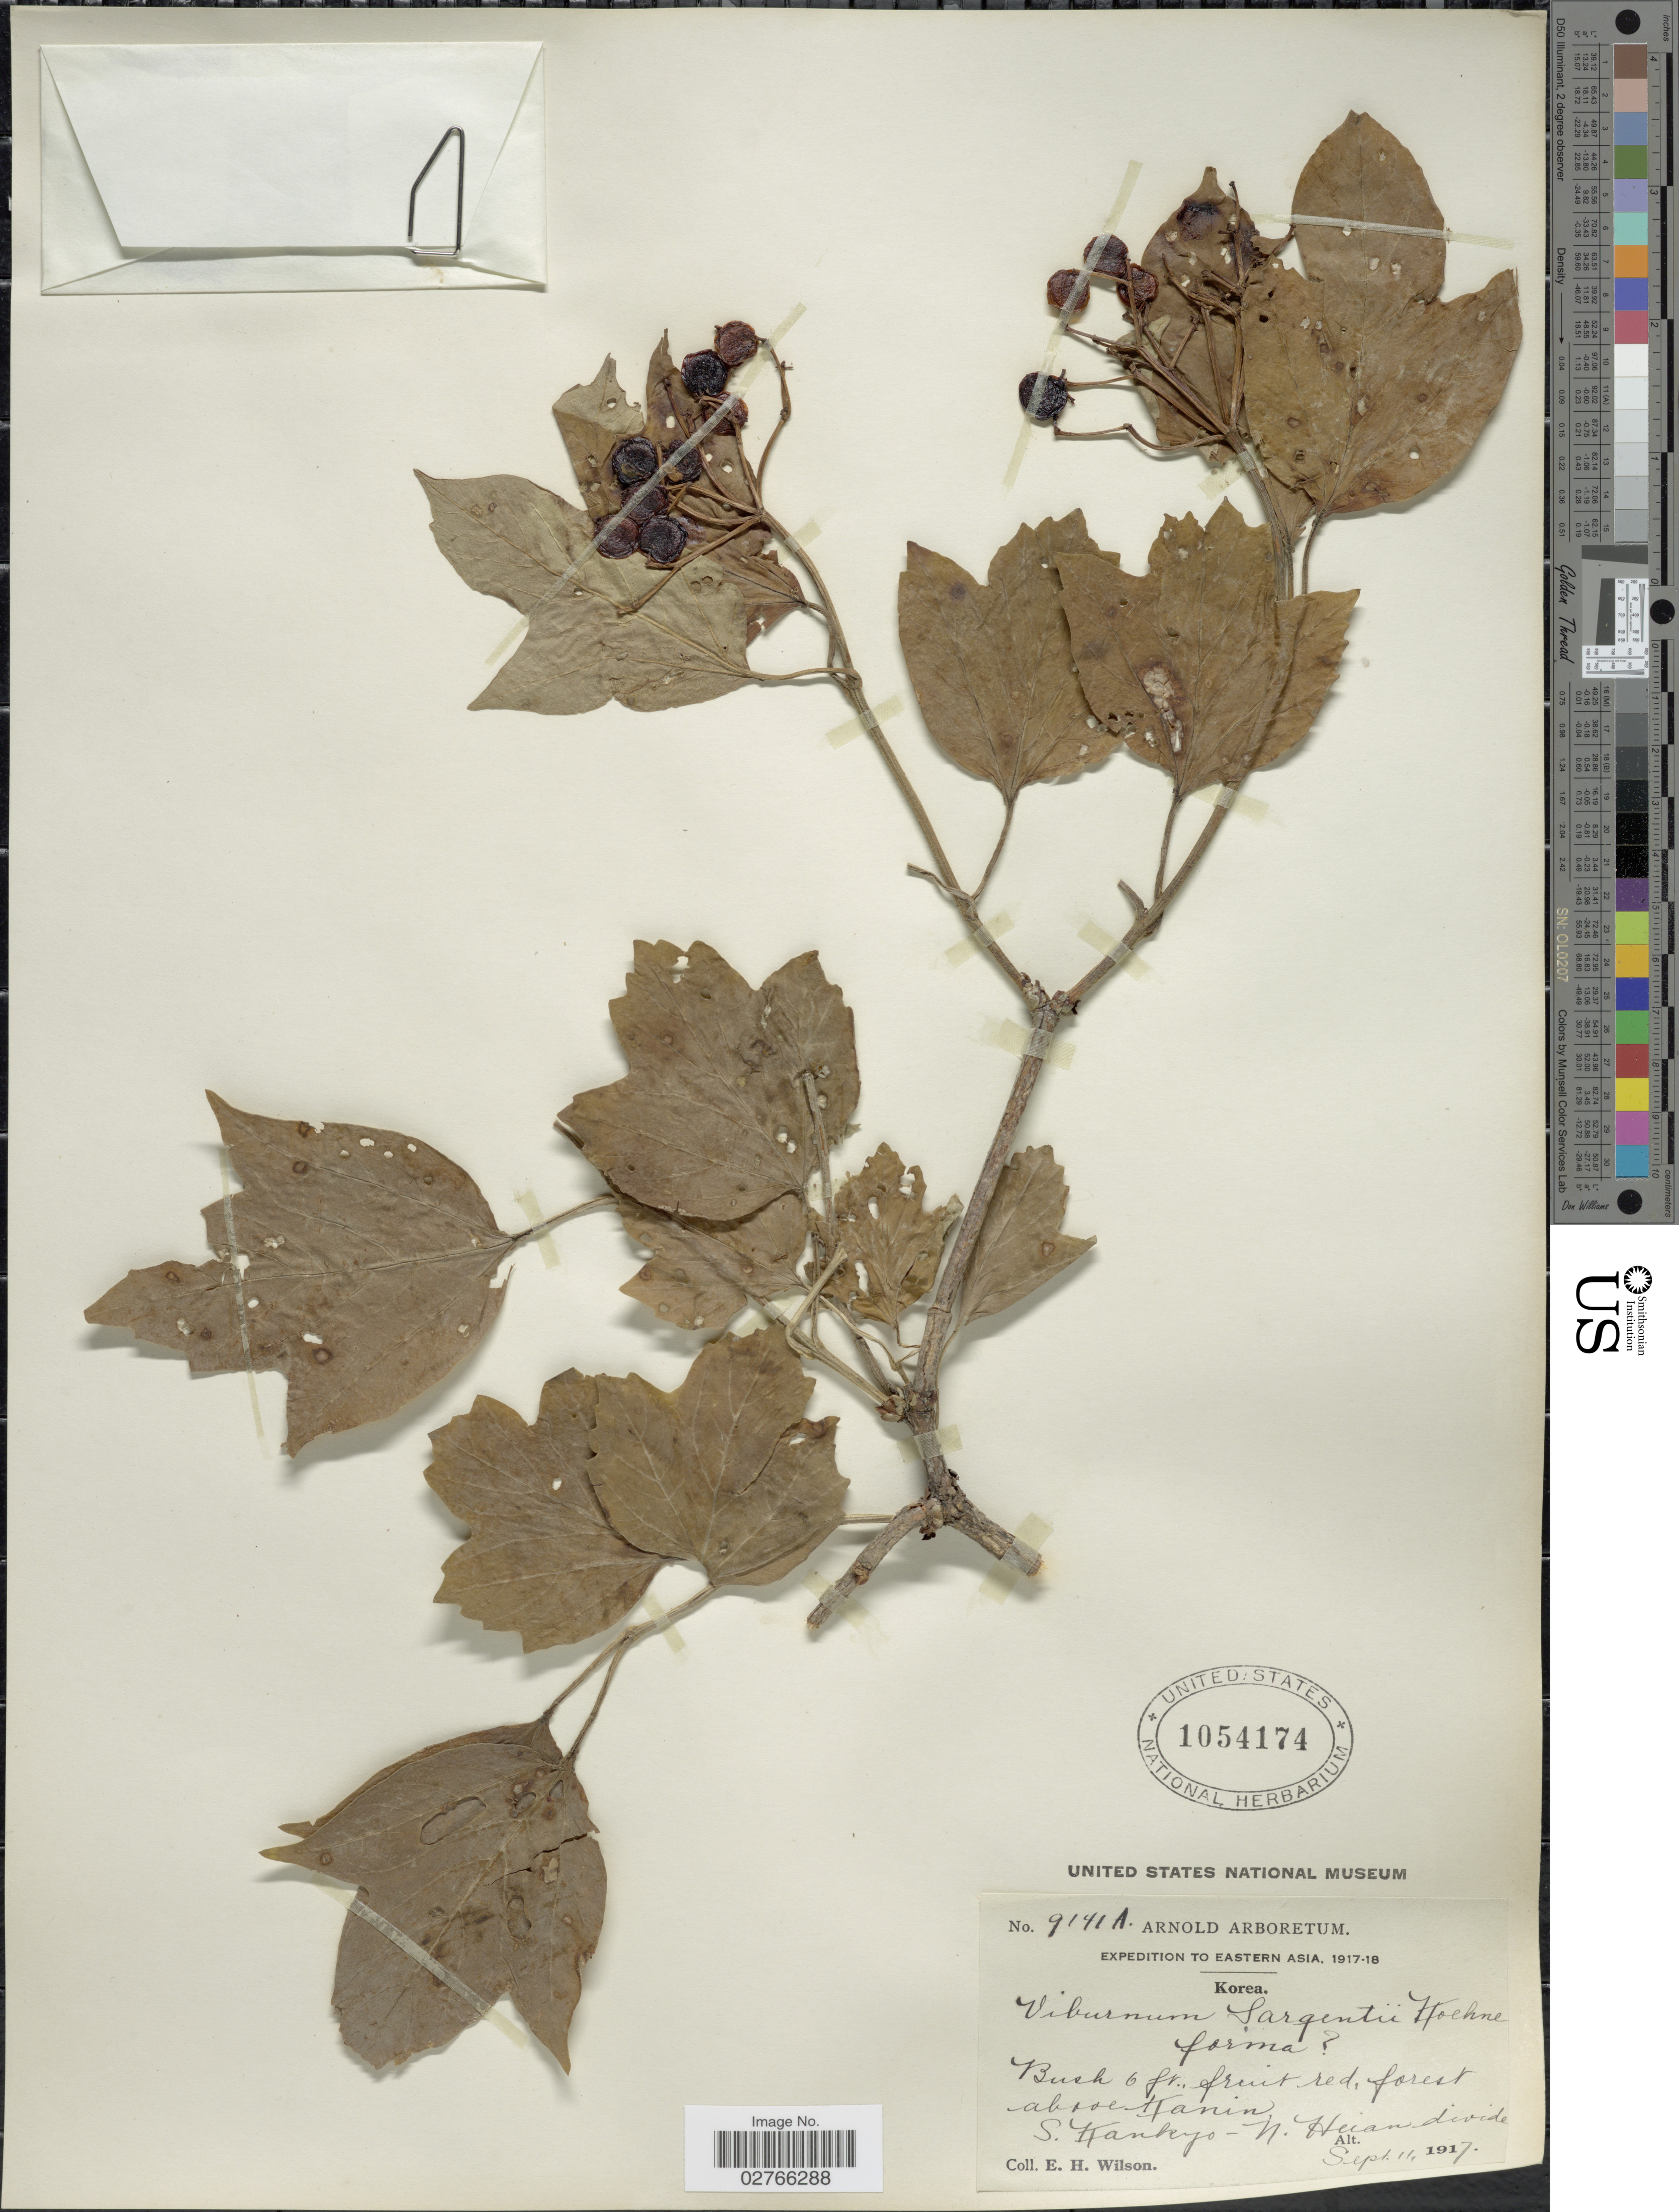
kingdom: Plantae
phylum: Tracheophyta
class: Magnoliopsida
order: Dipsacales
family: Viburnaceae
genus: Viburnum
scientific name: Viburnum opulus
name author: L.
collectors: E. Wilson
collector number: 9141A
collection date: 1917-09-11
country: North Korea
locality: Forest above Kanin, S. Kankyo - N. Heian divide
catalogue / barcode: US 1054174